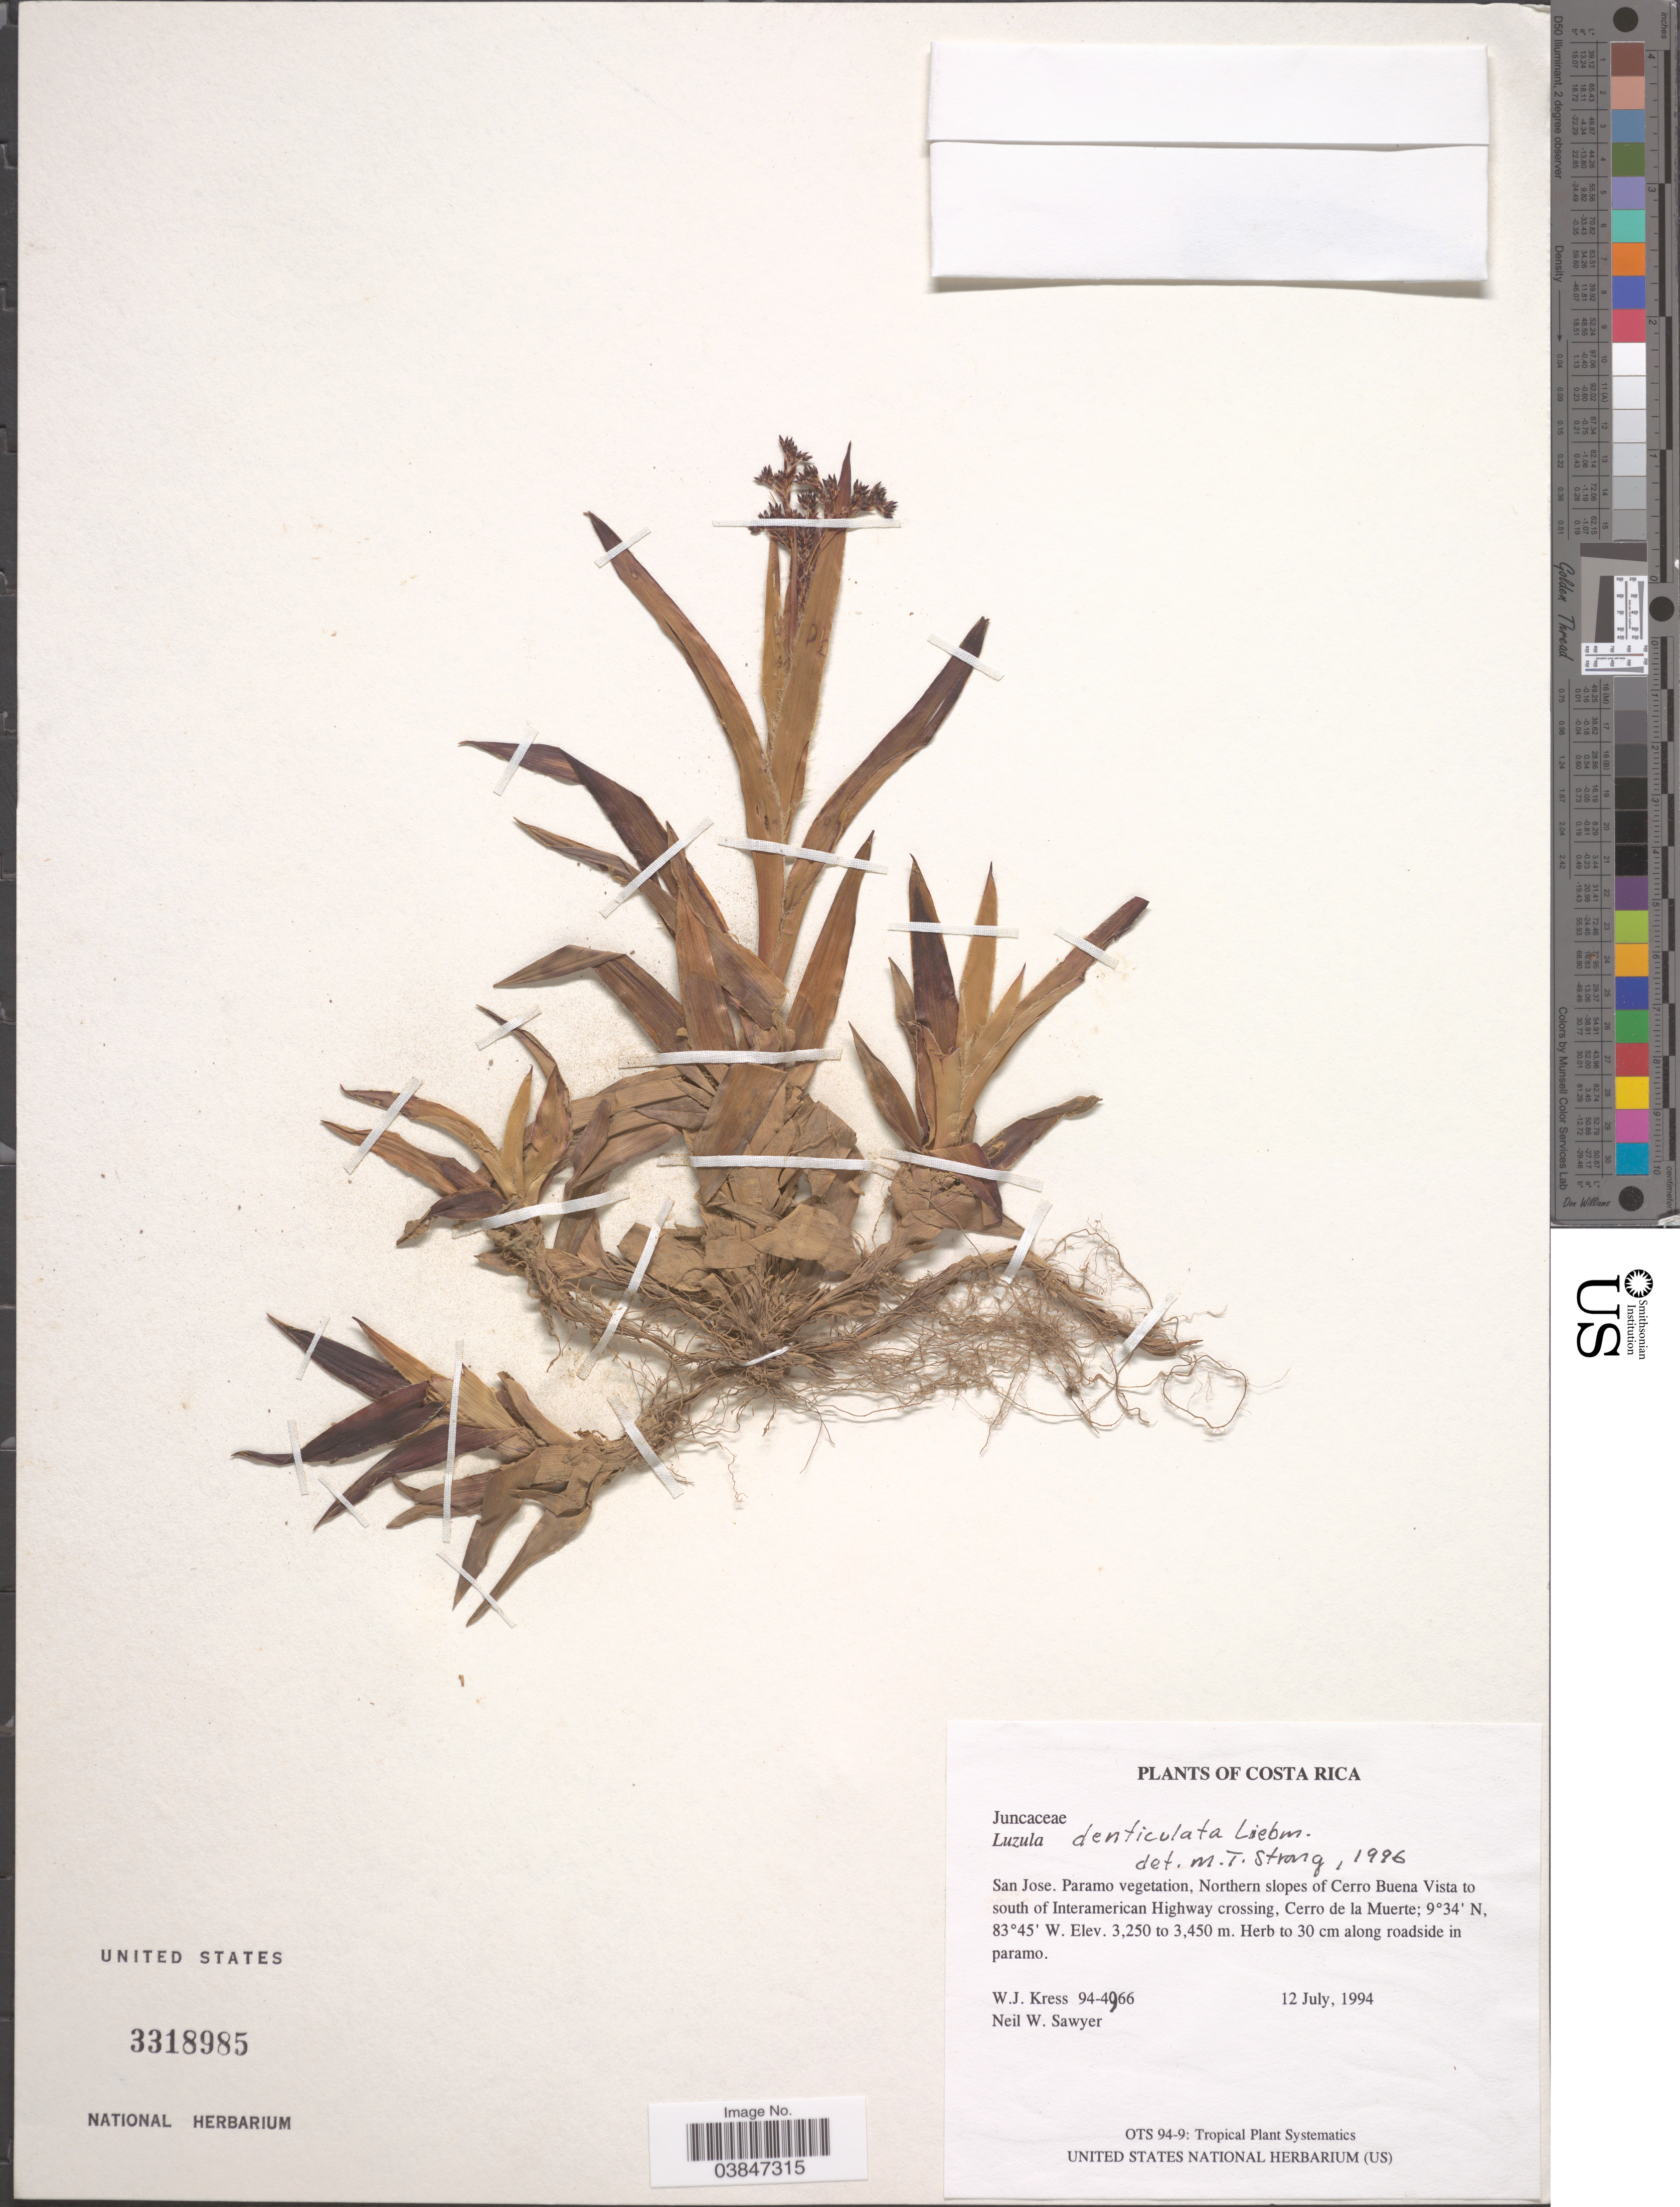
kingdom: Plantae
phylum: Tracheophyta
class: Liliopsida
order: Poales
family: Juncaceae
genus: Luzula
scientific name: Luzula denticulata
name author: Liebm.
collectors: W. J. Kress & N. W. Sawyer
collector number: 94-4966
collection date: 1994-07-12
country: Costa Rica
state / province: San José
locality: Paramo vegetation, Northern slopes of Cerro Buena Vista to south of Interamerican Highway crossing, Cerro de la Muerte. Along roadside in paramo.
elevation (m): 3250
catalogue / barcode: US 3318985